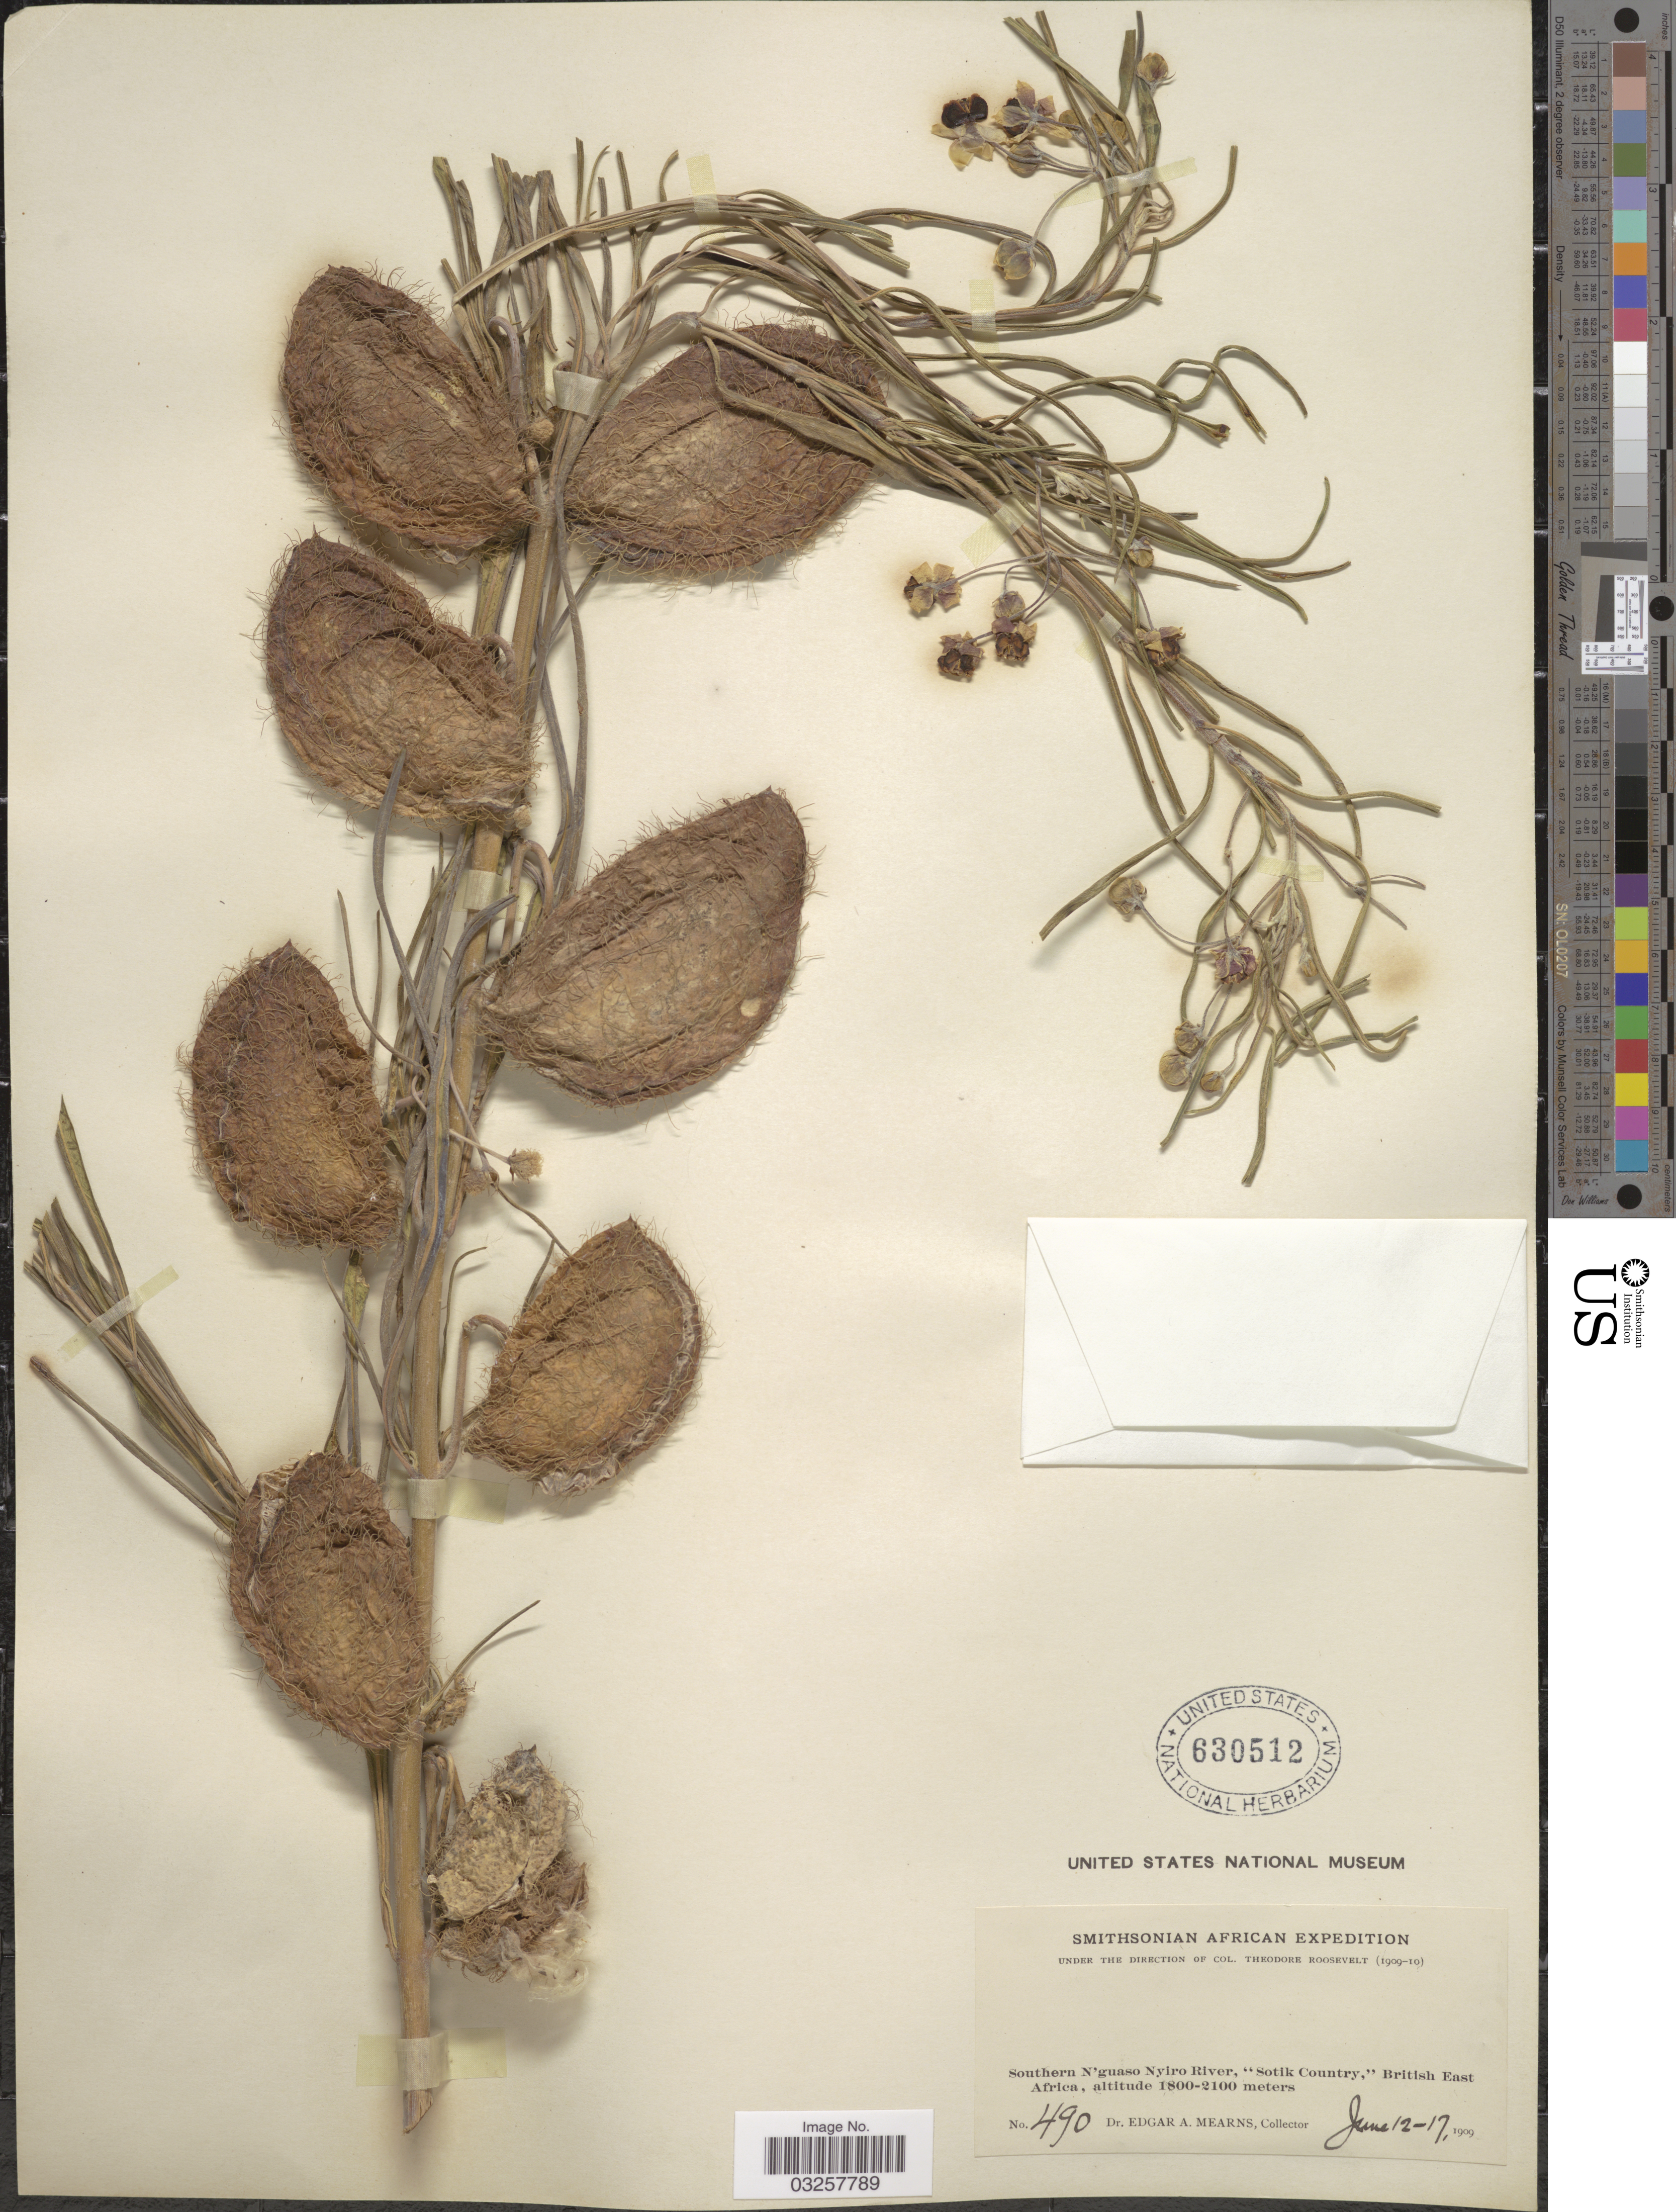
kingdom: Plantae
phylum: Tracheophyta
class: Magnoliopsida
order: Gentianales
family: Apocynaceae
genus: Asclepias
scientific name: Asclepias sp.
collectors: E. A. Mearns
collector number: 490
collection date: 1909-06-12/1909-06-17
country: Kenya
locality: Southern N'guaso Nyiro River, "Sotik Country," British East Africa.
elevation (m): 1800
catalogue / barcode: US 630512